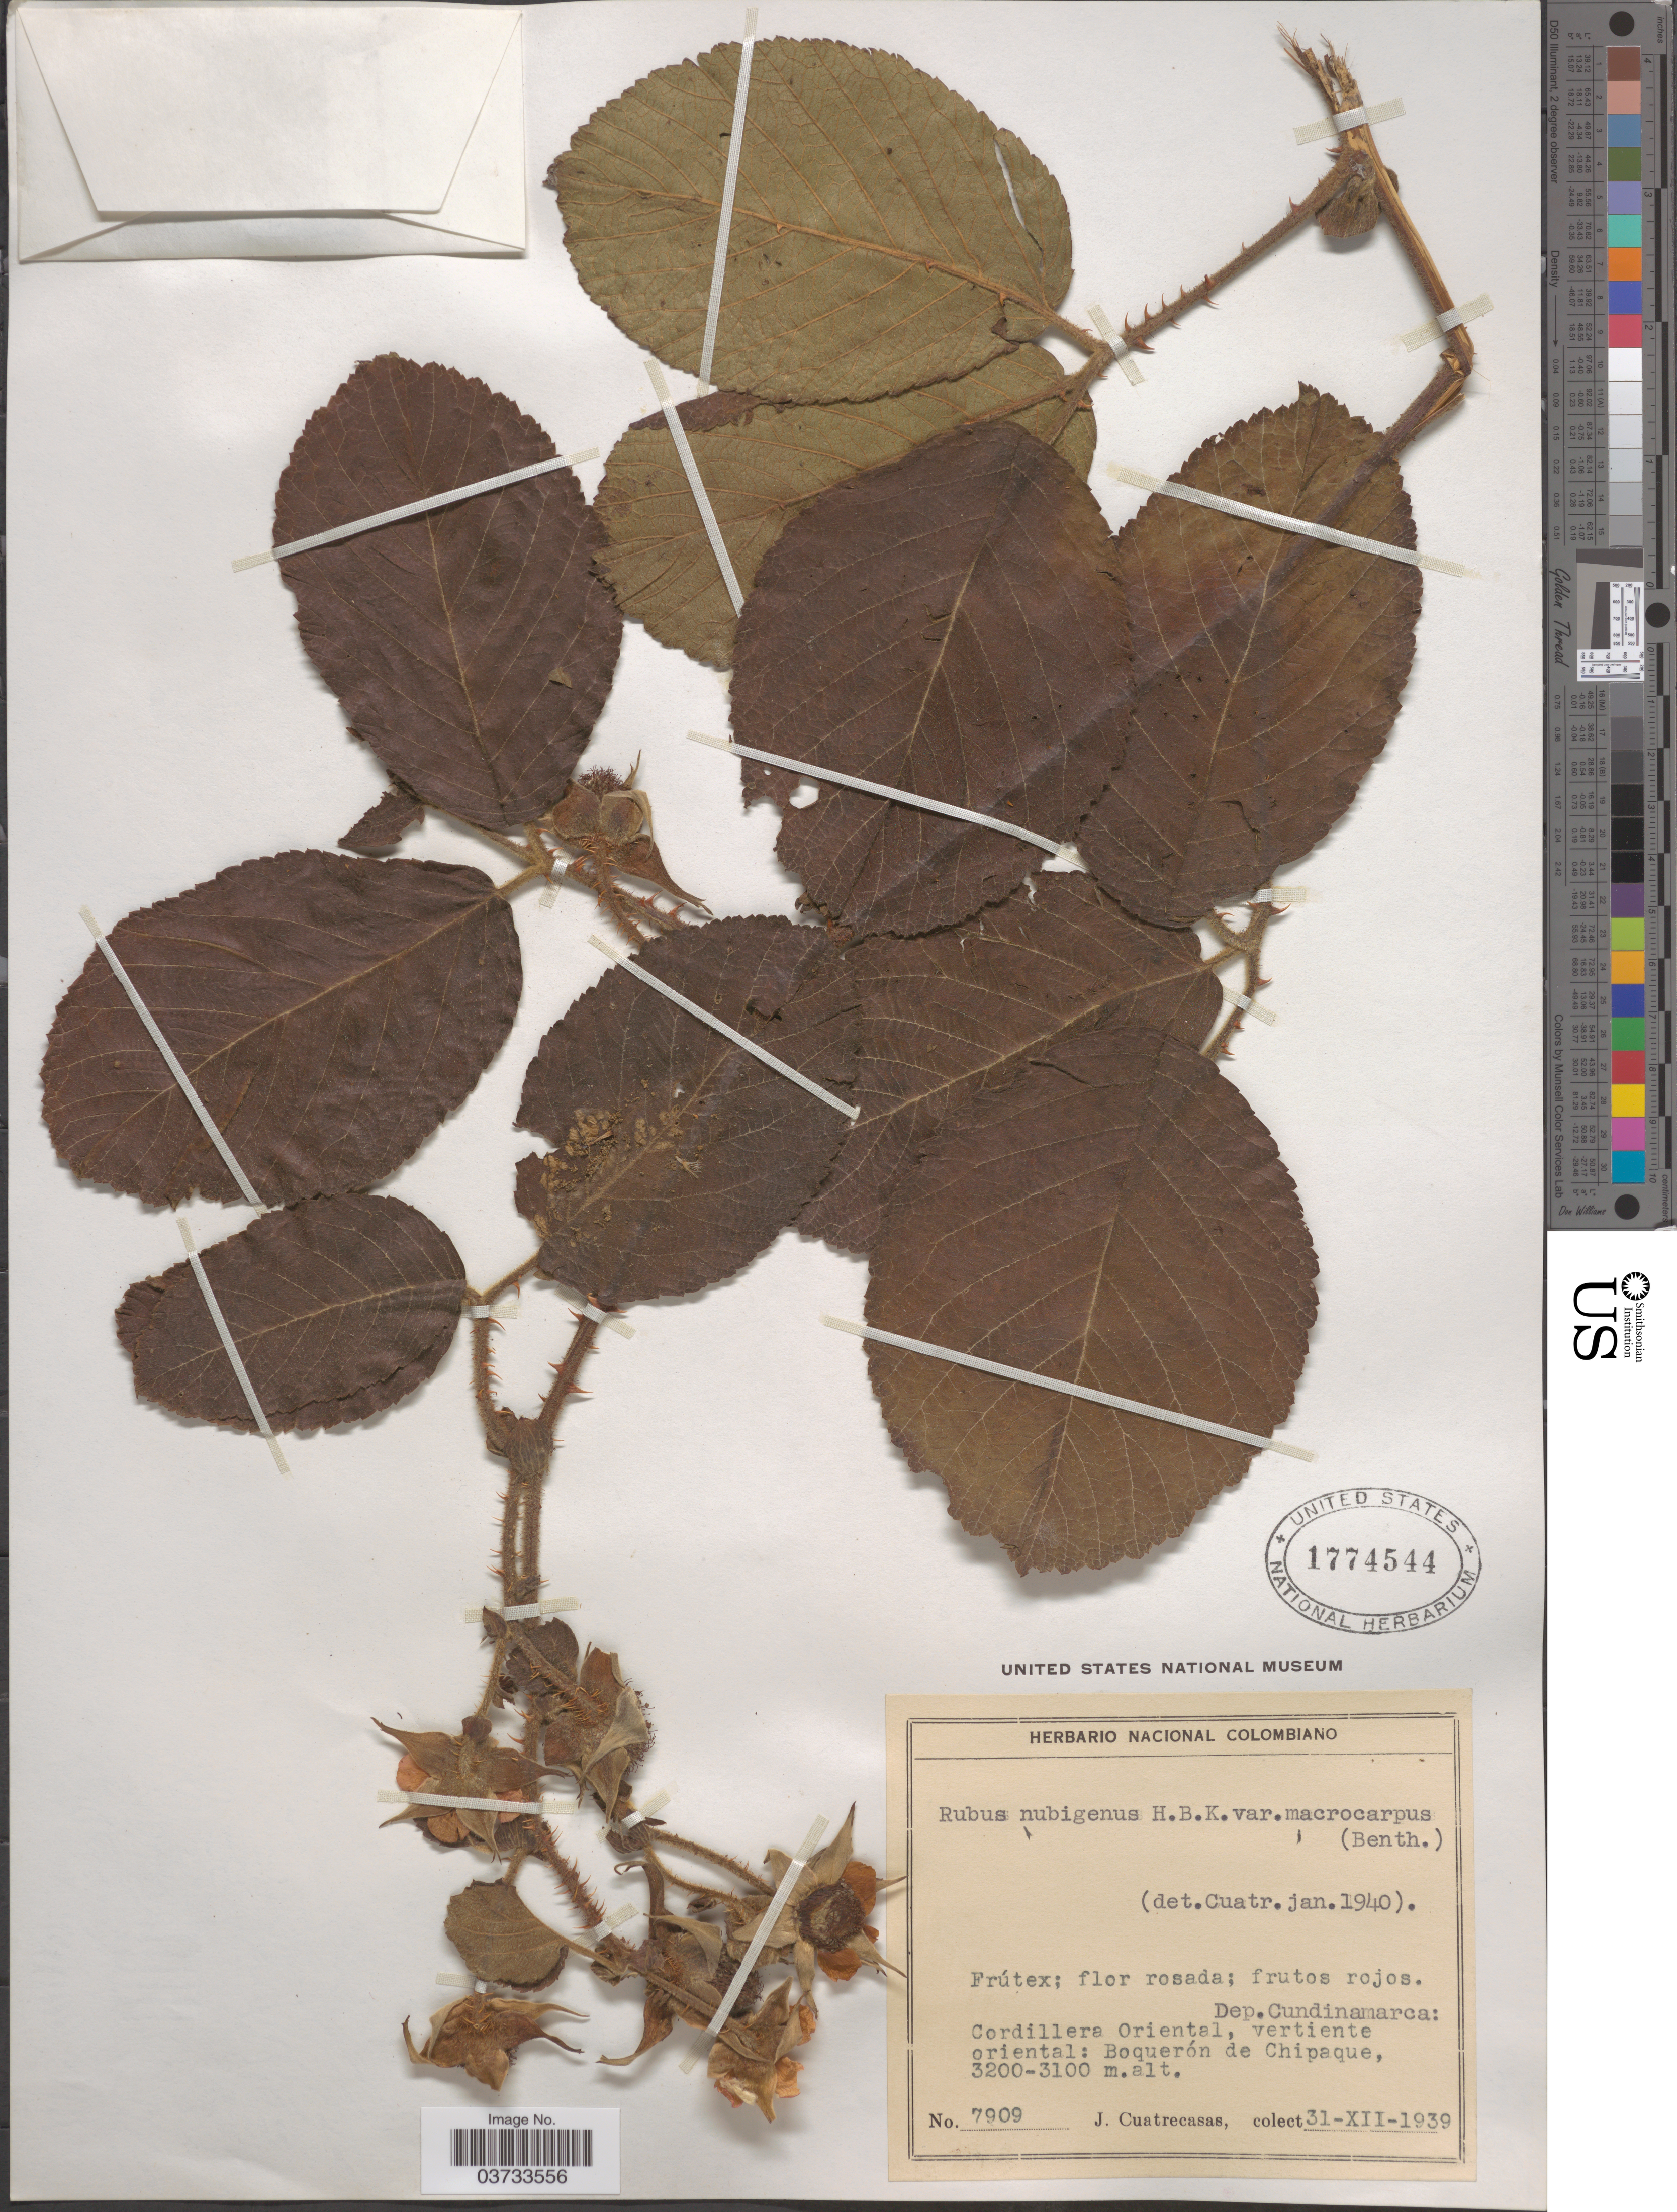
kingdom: Plantae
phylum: Tracheophyta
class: Magnoliopsida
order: Rosales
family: Rosaceae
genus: Rubus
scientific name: Rubus macrocarpus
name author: King ex C.B. Clarke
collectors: J. Cuatrecasas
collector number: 7909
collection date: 1939-12-31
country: Colombia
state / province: Cundinamarca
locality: Dep.Cundinamarca: Cordillera Oriental, vertiente oriental: Boquerón de Chipaque.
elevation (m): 3100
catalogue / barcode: US 1774544